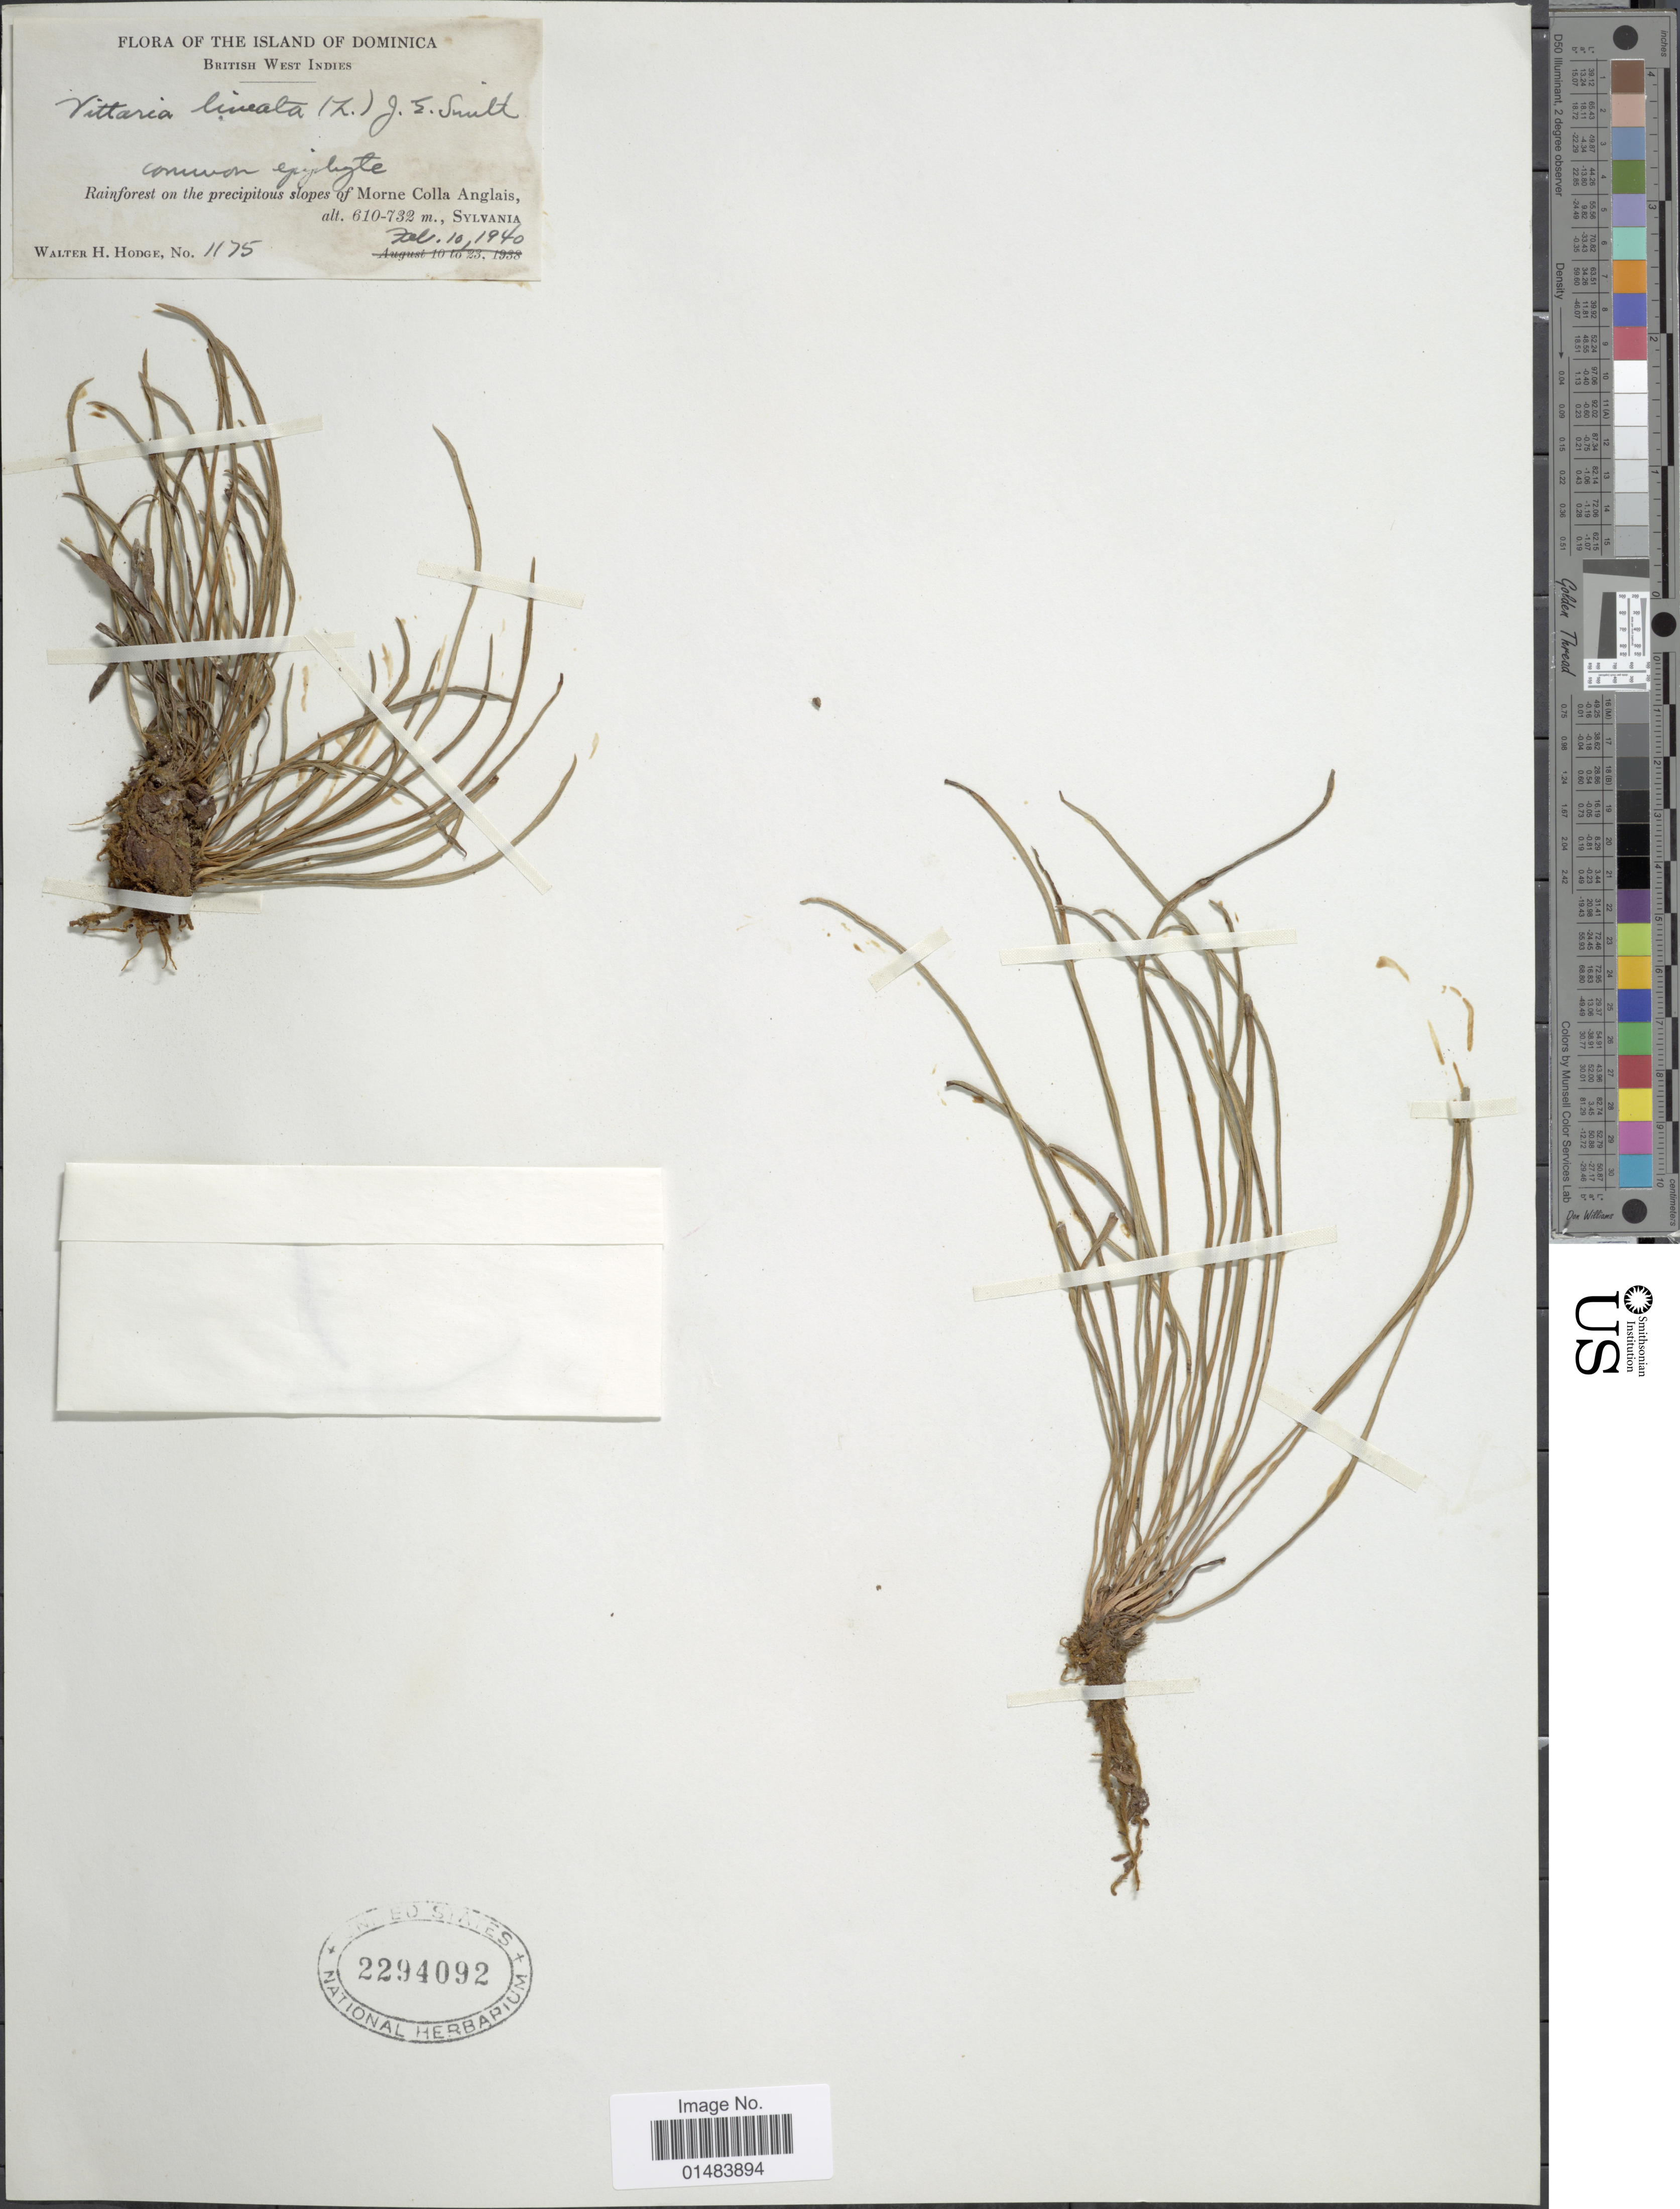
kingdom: Plantae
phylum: Tracheophyta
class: Polypodiopsida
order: Polypodiales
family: Pteridaceae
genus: Vittaria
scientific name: Vittaria lineata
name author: (L.) Sm.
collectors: W. Hodge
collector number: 1175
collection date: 1940-02-10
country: Dominica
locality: Island of Dominca, British West Indies, rainforest on the precipitous slopes of Morne Colla Anglais. Sylvania.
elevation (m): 610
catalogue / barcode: US 2294092